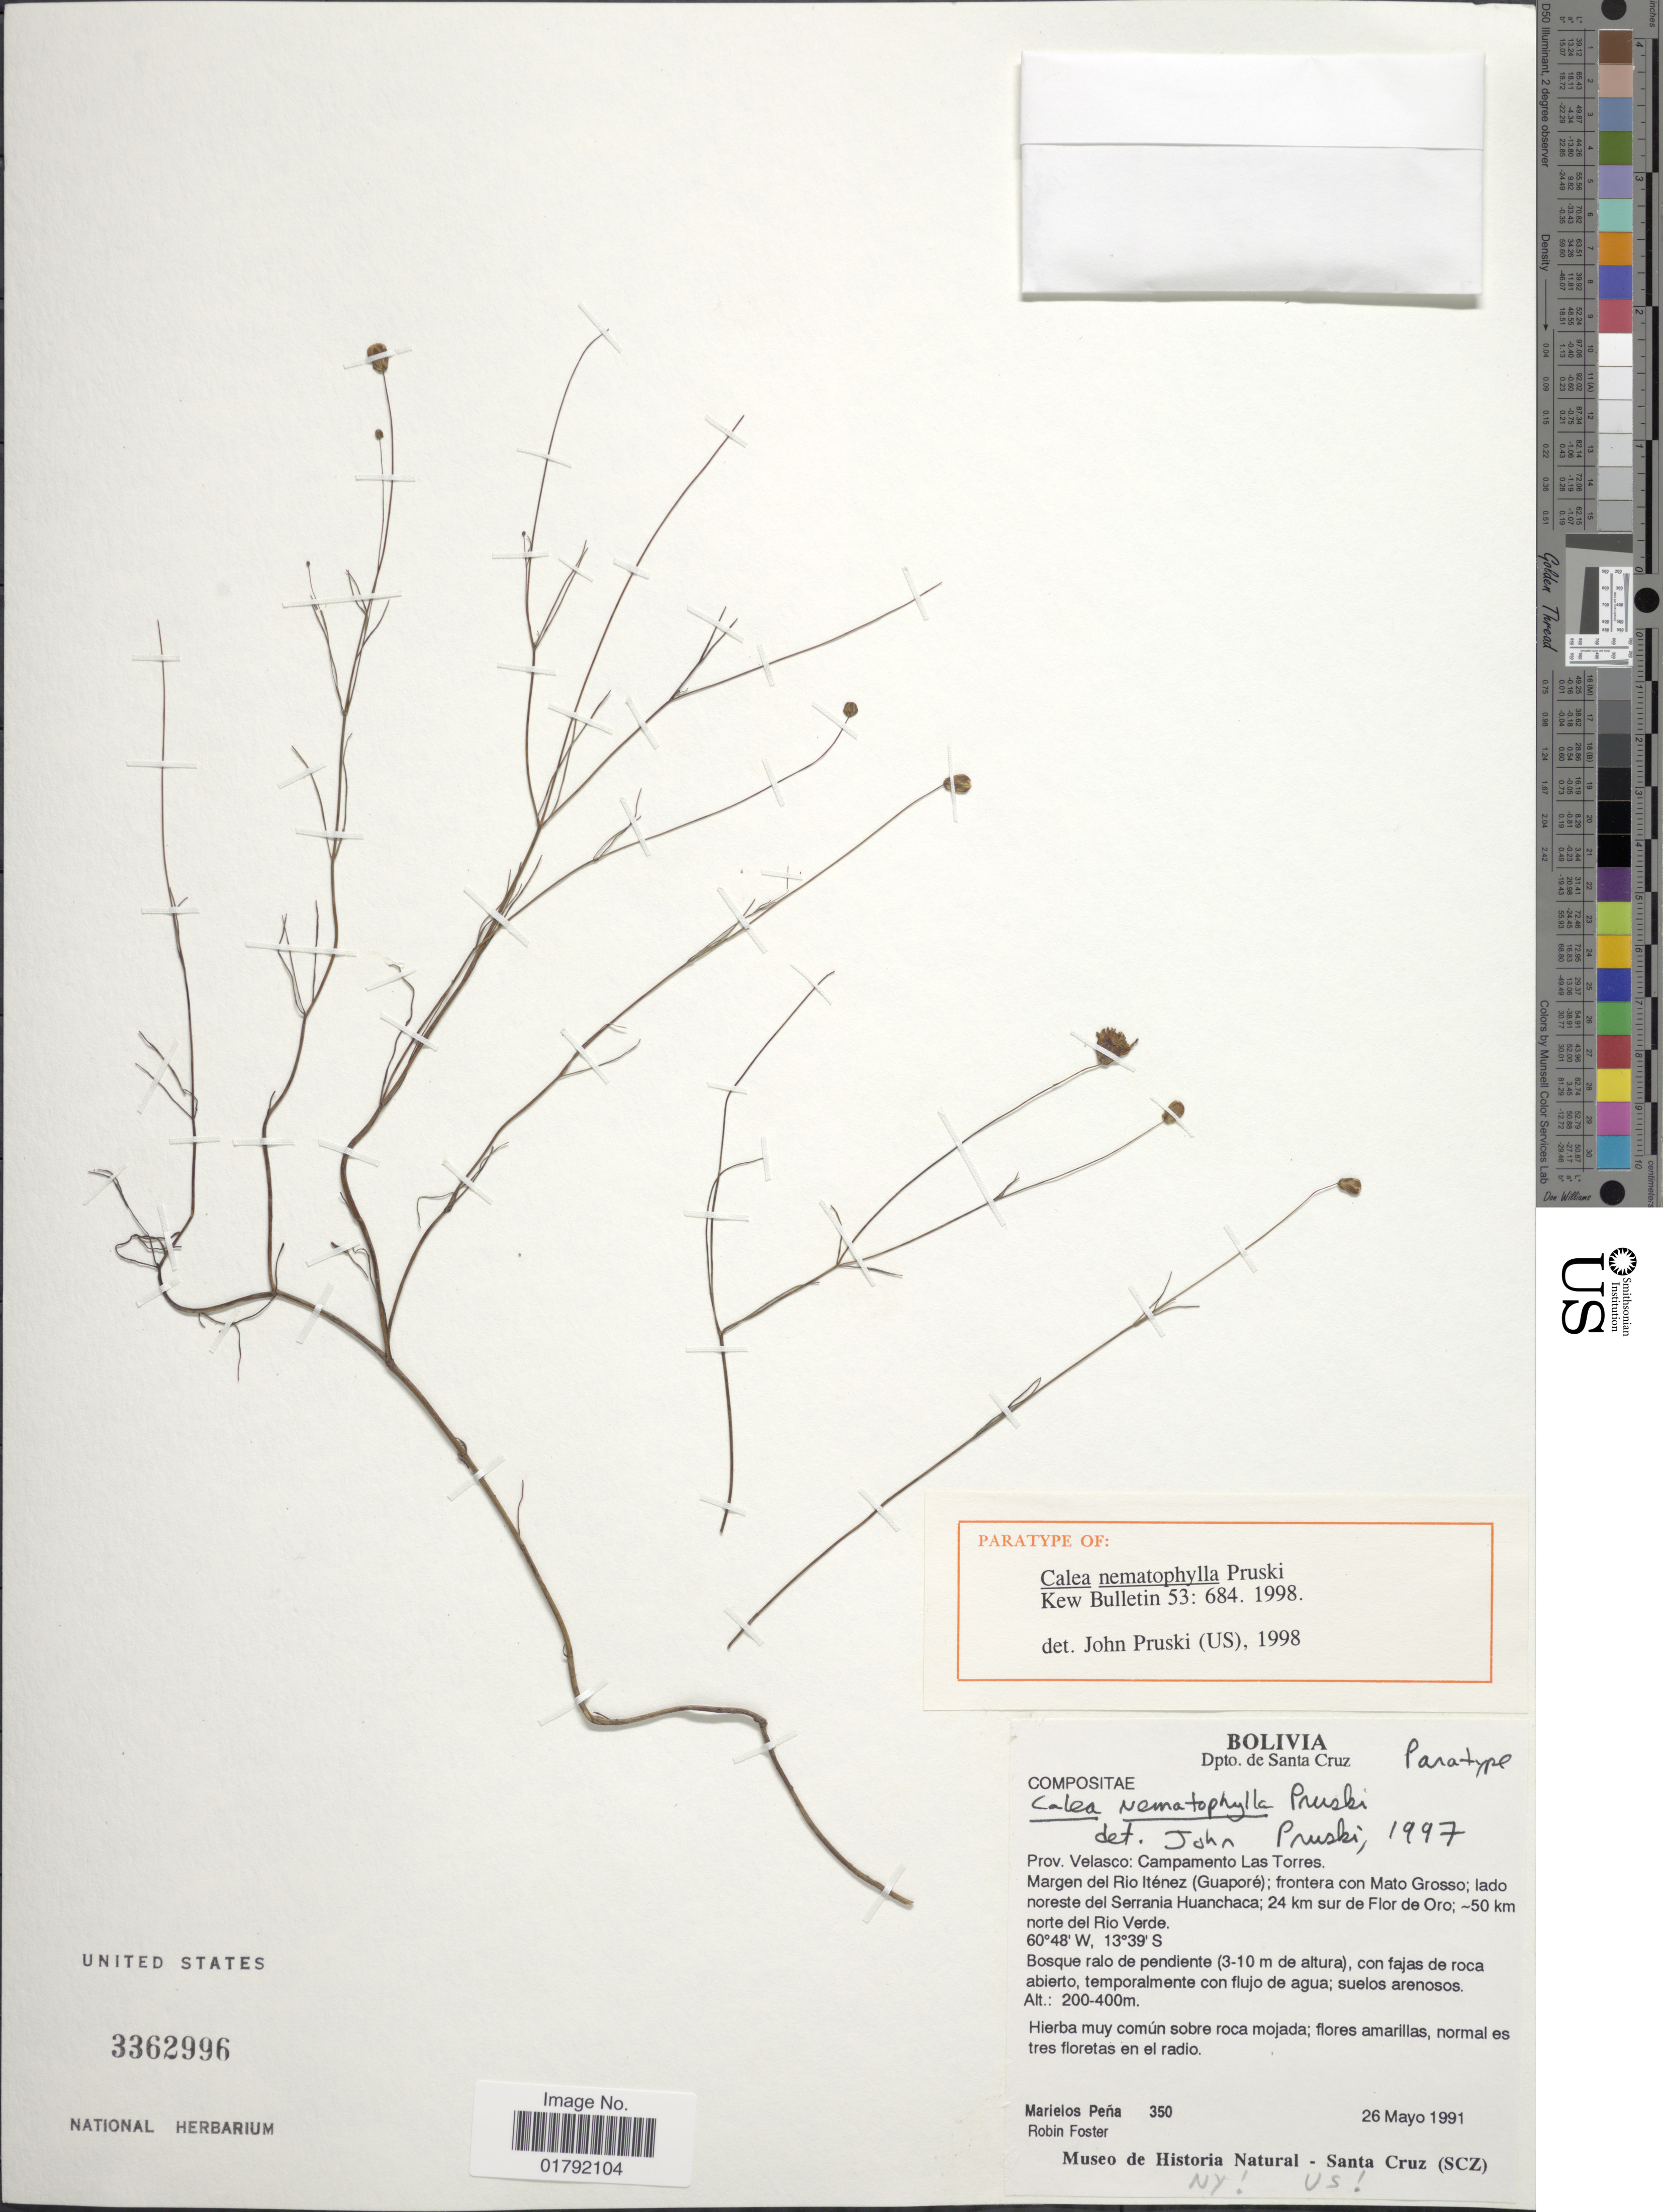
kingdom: Plantae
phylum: Tracheophyta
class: Magnoliopsida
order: Asterales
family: Asteraceae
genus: Calea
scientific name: Calea nematophylla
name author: Pruski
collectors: Marielos Peña & R. B. Foster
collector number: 350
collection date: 1991-05-26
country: Bolivia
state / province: Santa Cruz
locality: Prov. Velasco: Campamento Las Torres, Margen del Rio Itenez (Guapore); frontera con Mato Grosso; lado noreste del Serrania Huanchaca; 24 km sur de Flor de Oro; 50 km norte del Rio Verde.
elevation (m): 200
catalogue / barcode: US 3362996